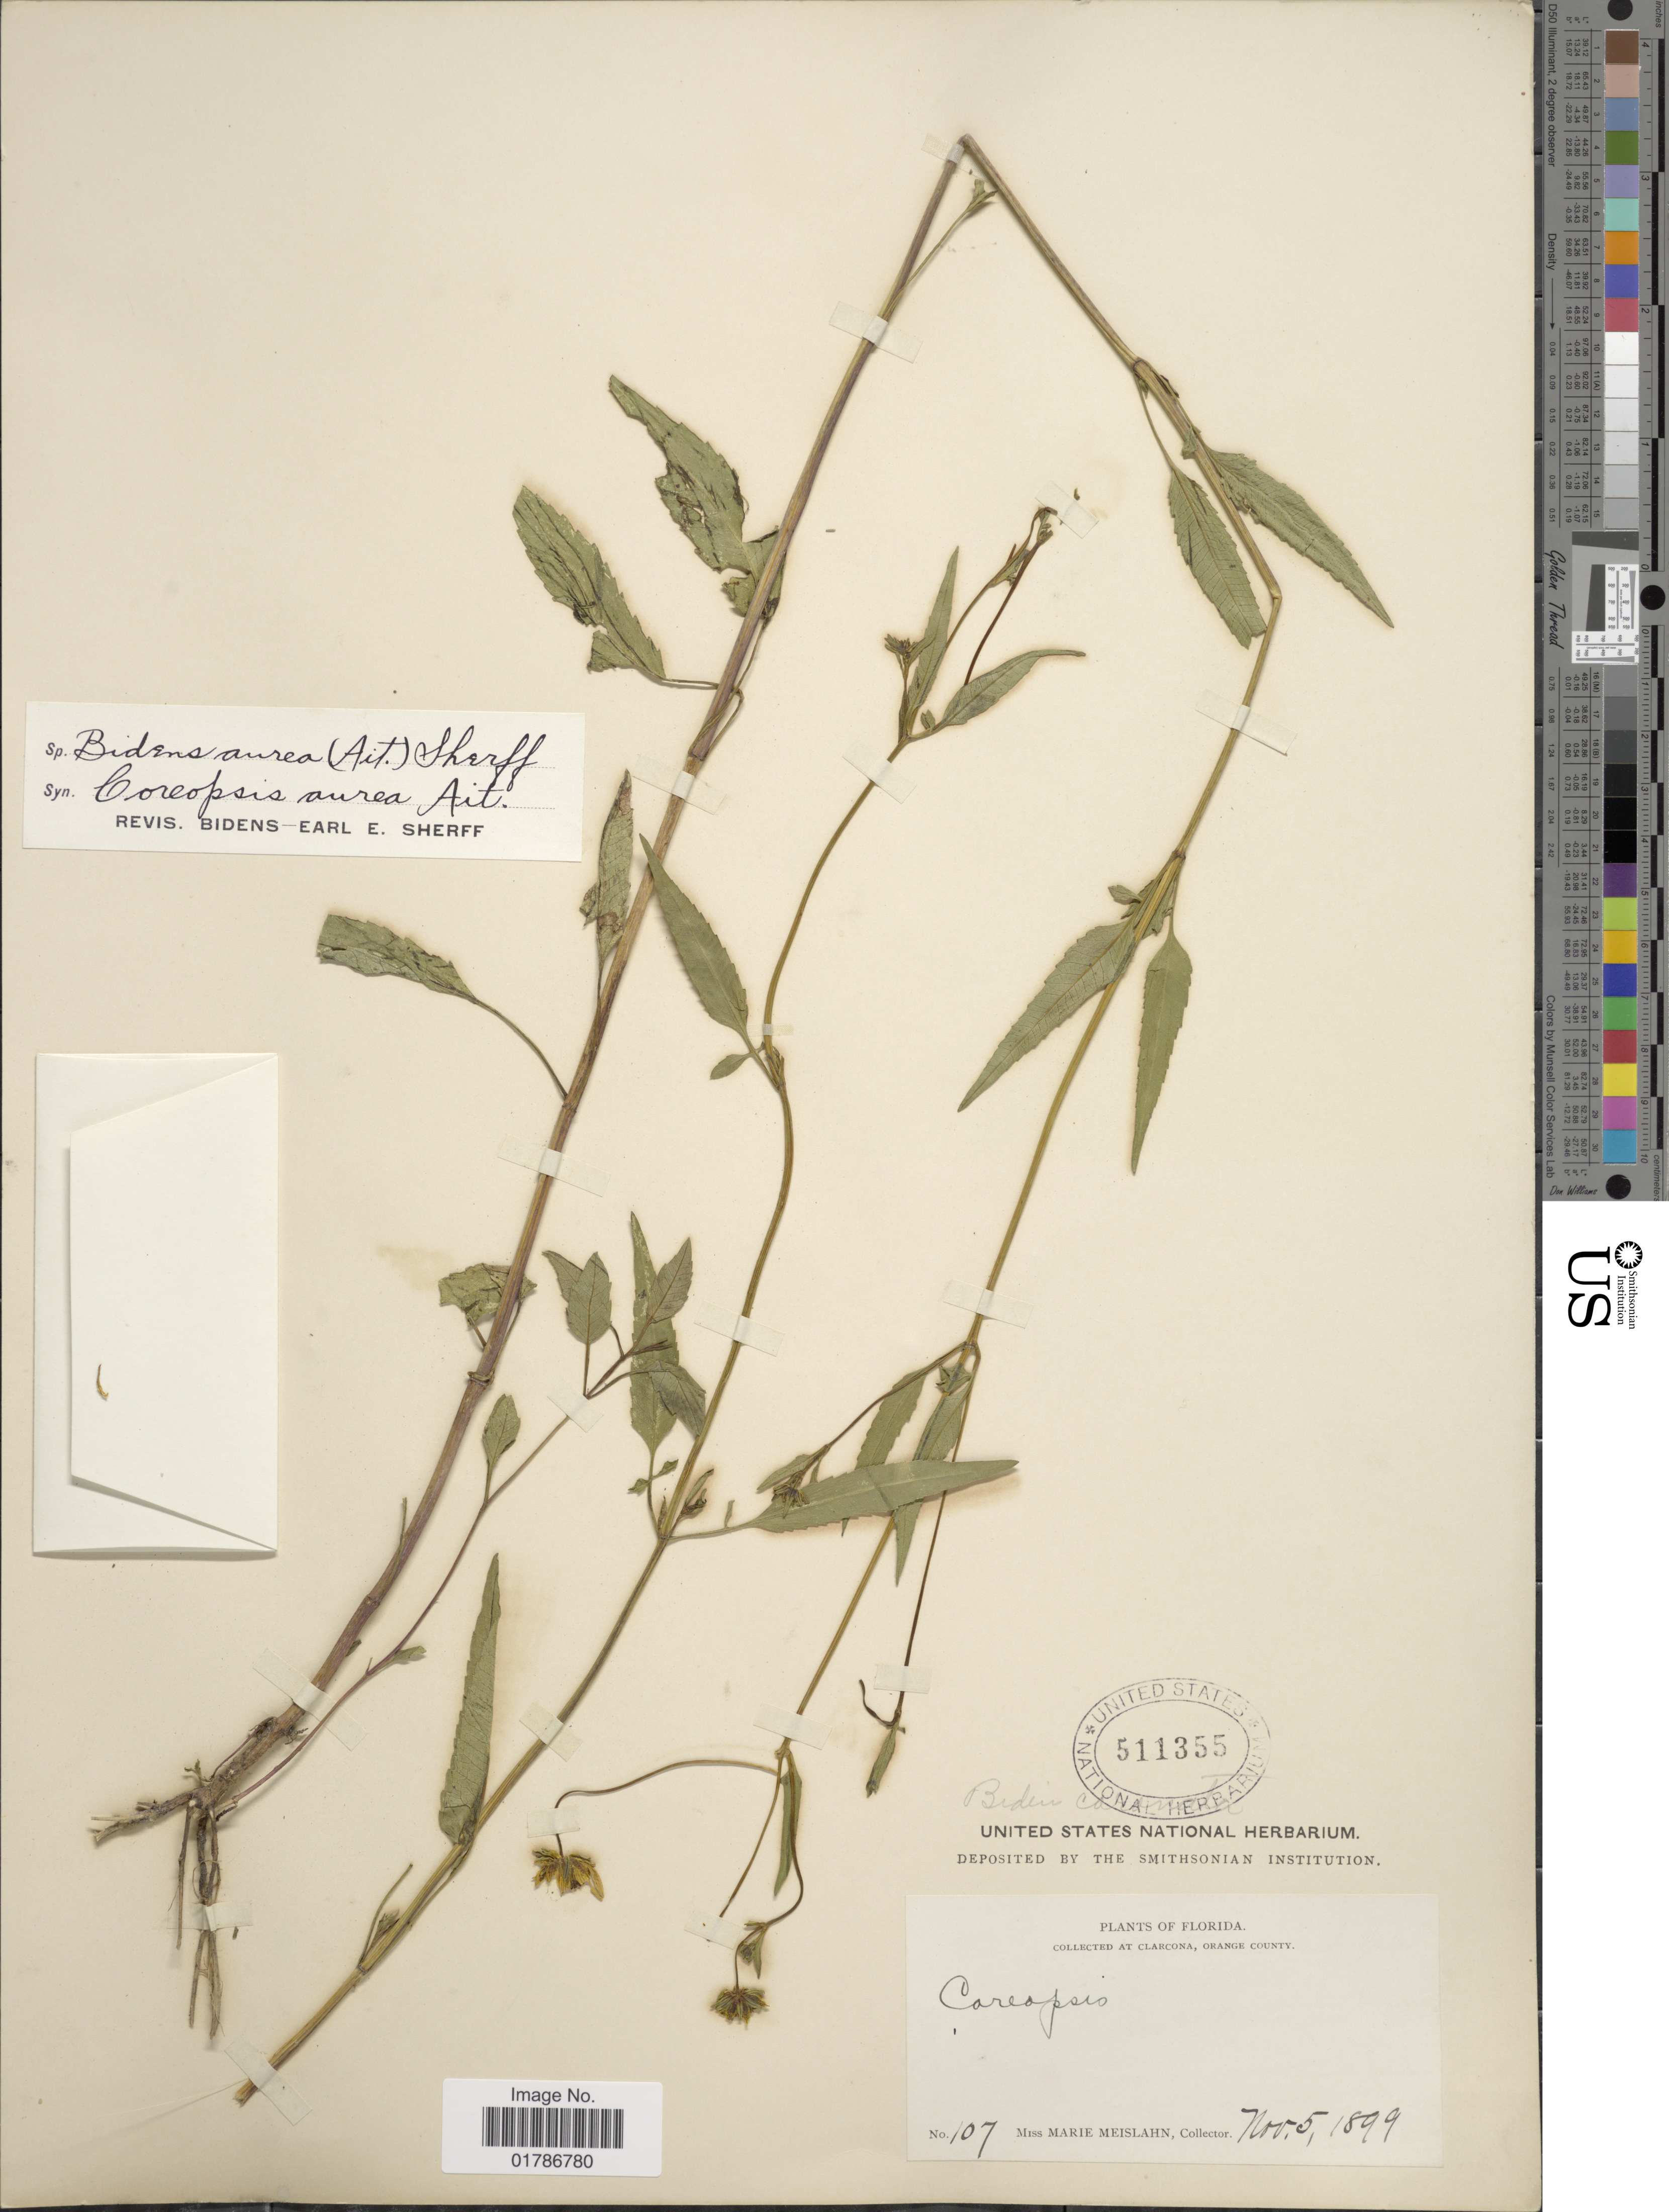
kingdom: Plantae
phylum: Tracheophyta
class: Magnoliopsida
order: Asterales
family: Asteraceae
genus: Bidens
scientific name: Bidens mitis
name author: (Michx.) Sherff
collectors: M. Meislahn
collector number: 107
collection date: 1899-11-05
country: United States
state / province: Florida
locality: At Clarcona, Orange County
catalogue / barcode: US 511355